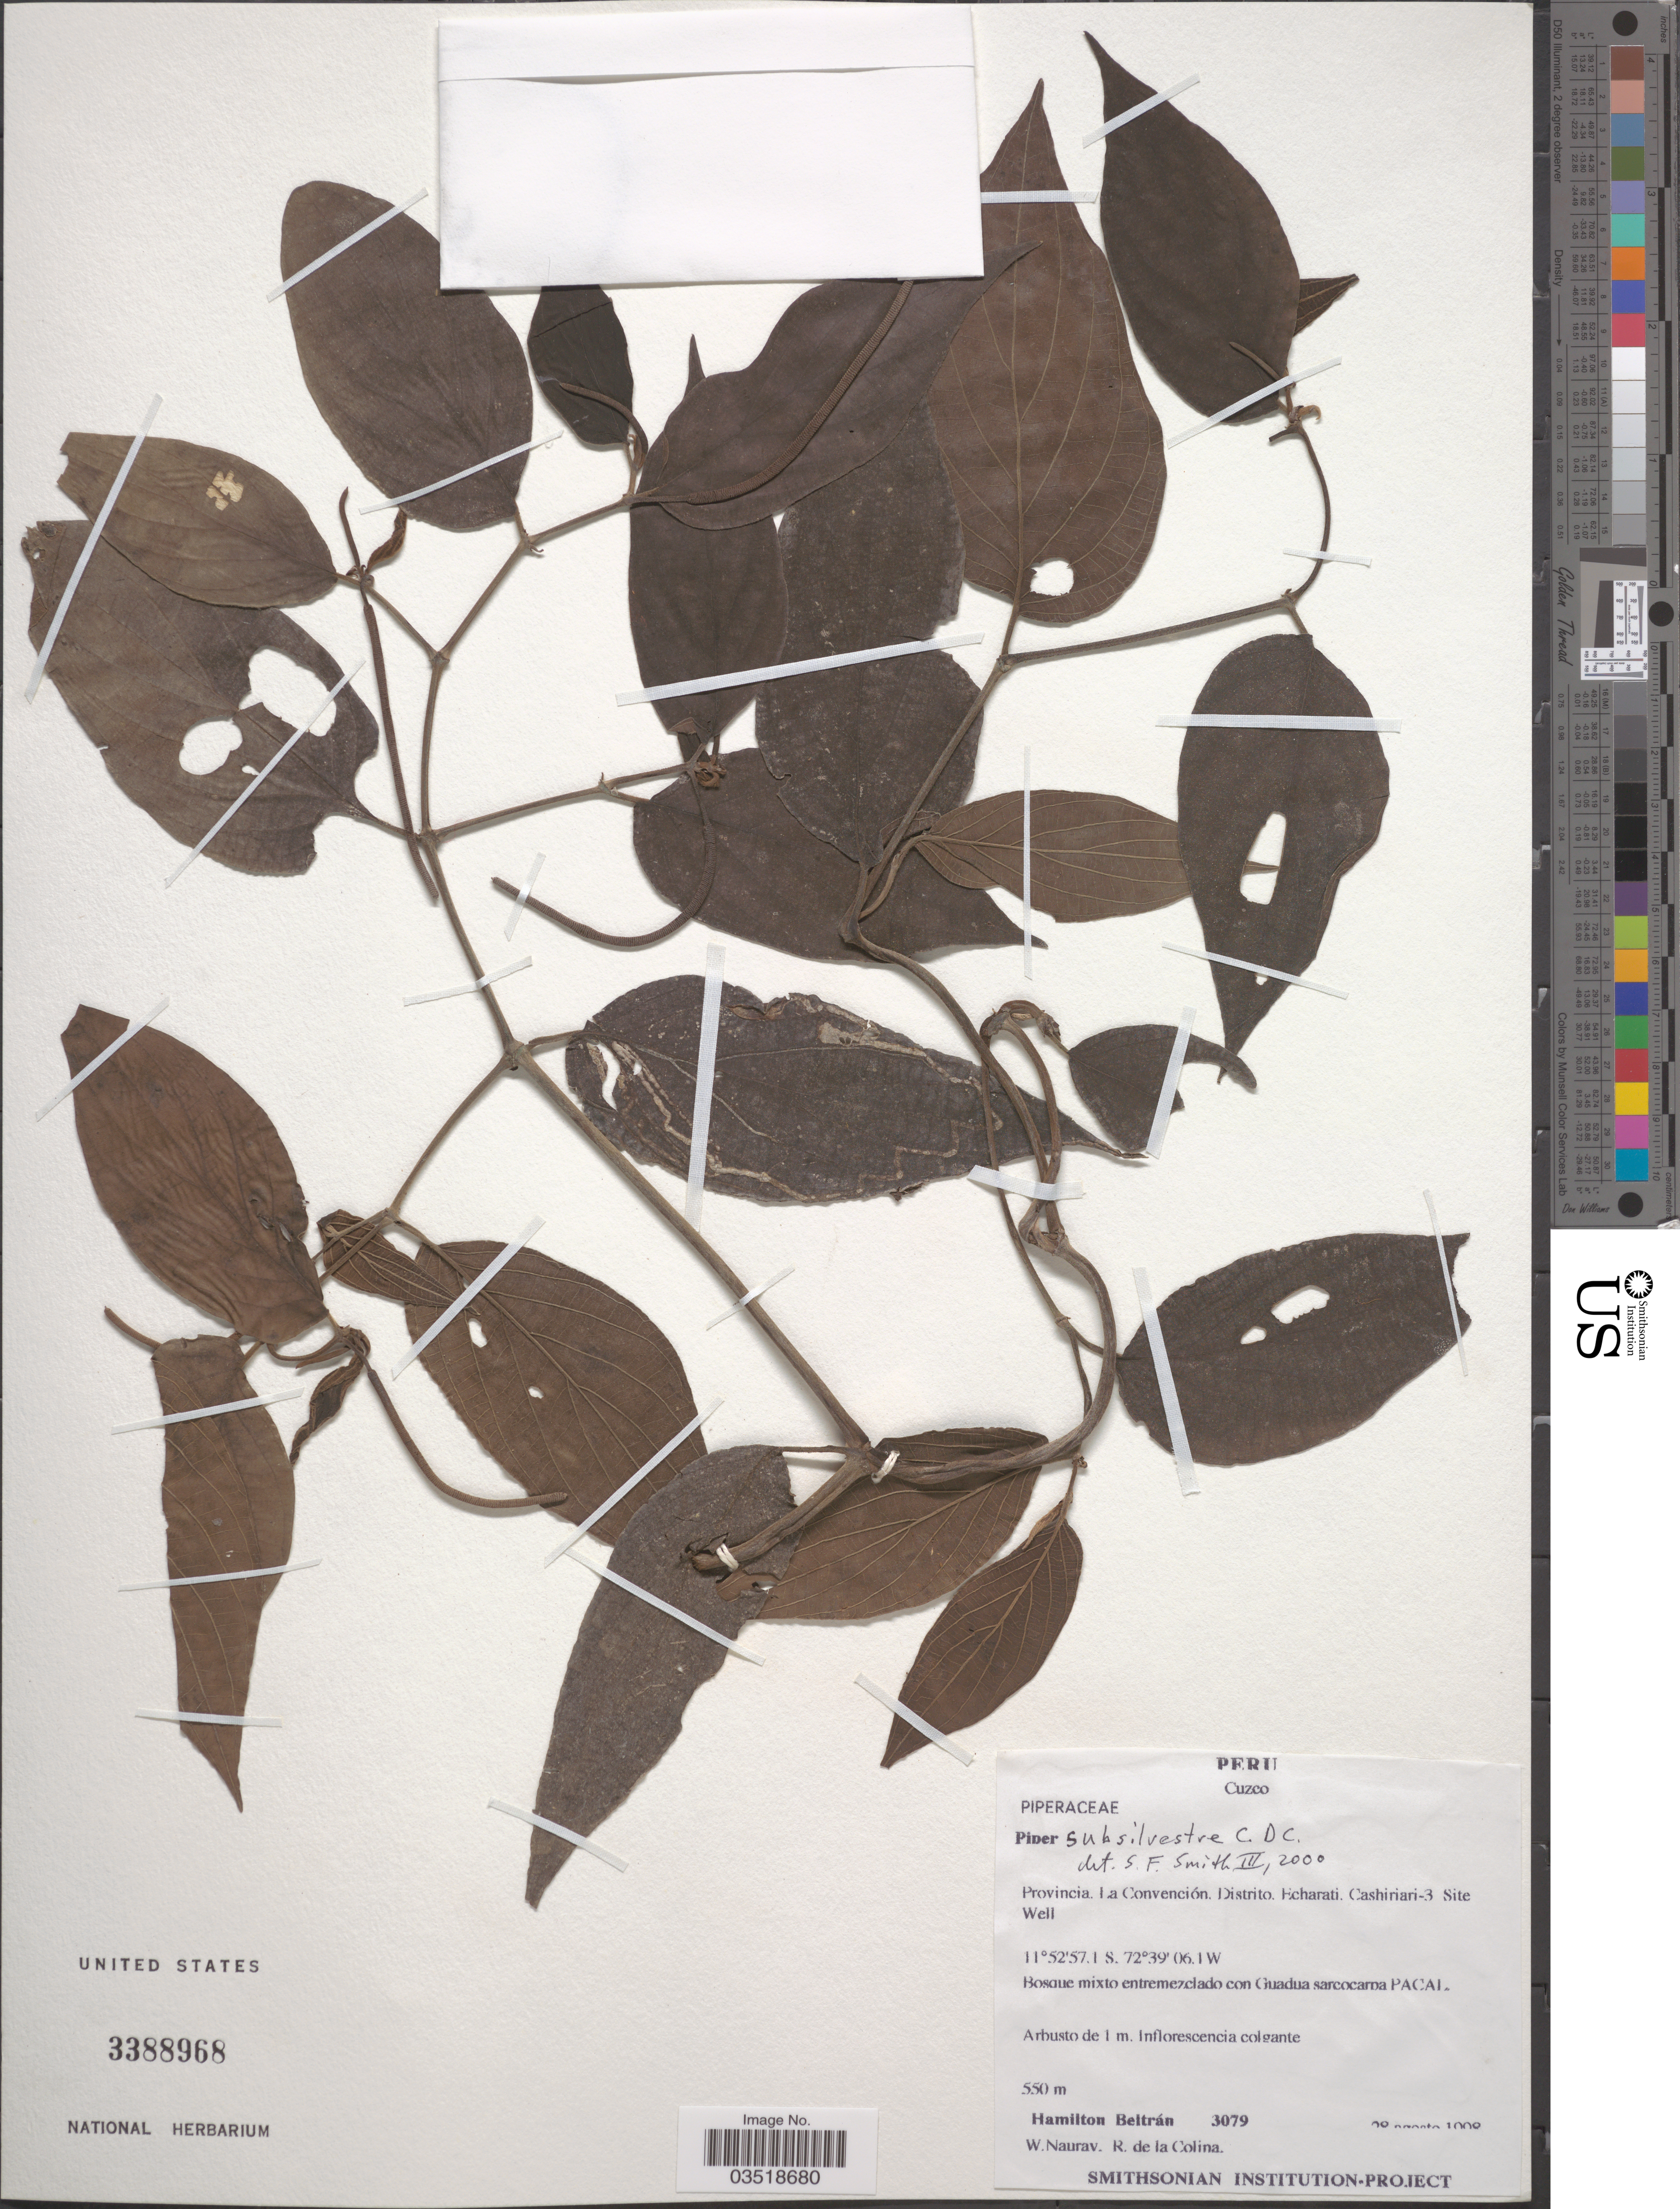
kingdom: Plantae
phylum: Tracheophyta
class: Magnoliopsida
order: Piperales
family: Piperaceae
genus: Piper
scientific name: Piper subsilvestre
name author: C. DC.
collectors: H. Beltrán, W. Nauray & R. de La Colina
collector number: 3079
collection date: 1998-08-28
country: Peru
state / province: Cusco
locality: Cuzco. Provincia. La Convención. Distrito. Echarati. Cashiriari-3 Site Well.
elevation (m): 550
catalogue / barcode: US 3388968